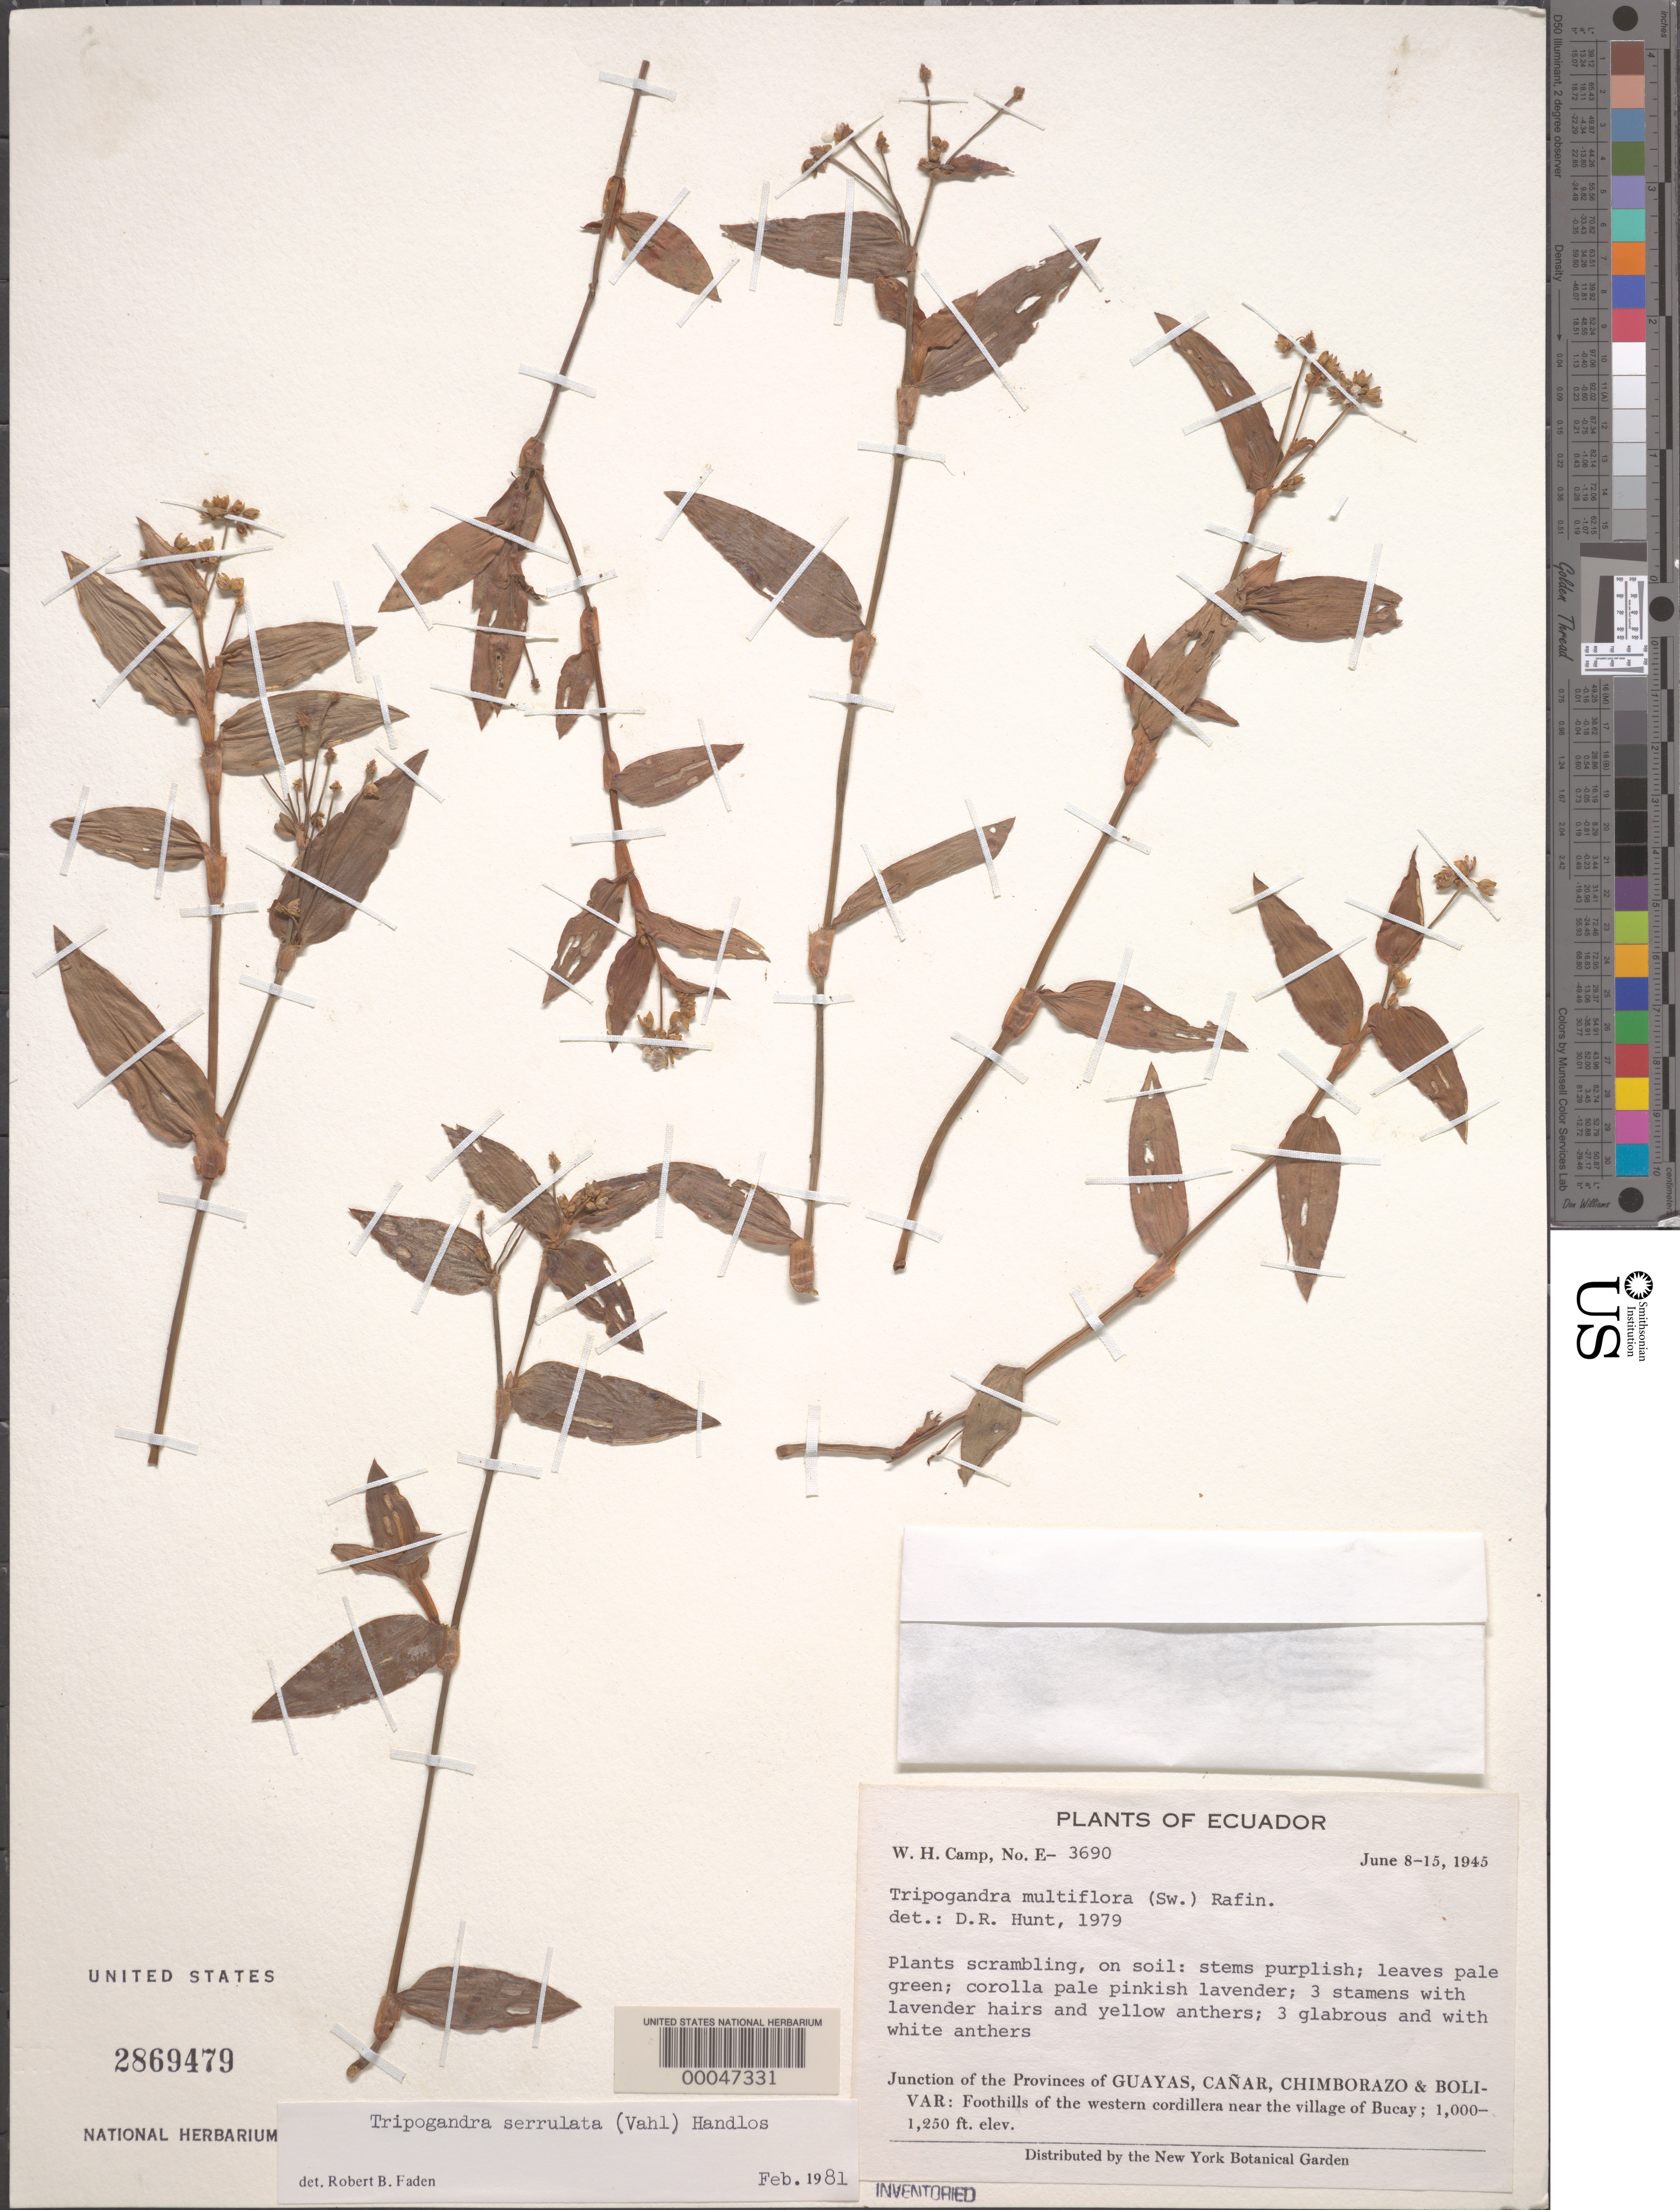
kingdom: Plantae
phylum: Tracheophyta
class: Liliopsida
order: Commelinales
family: Commelinaceae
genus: Tripogandra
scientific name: Tripogandra serrulata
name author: (Vahl) Handlos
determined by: Faden, Robert B., (US), Smithsonian Institution - National Museum of Natural History (UNITED STATES)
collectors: W. H. Camp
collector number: W-3690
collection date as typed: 08 Jun 1945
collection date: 1945-06-08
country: Ecuador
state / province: Guayas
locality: Bucay, western Cordillera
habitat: Foothills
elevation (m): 381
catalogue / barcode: US 2869479